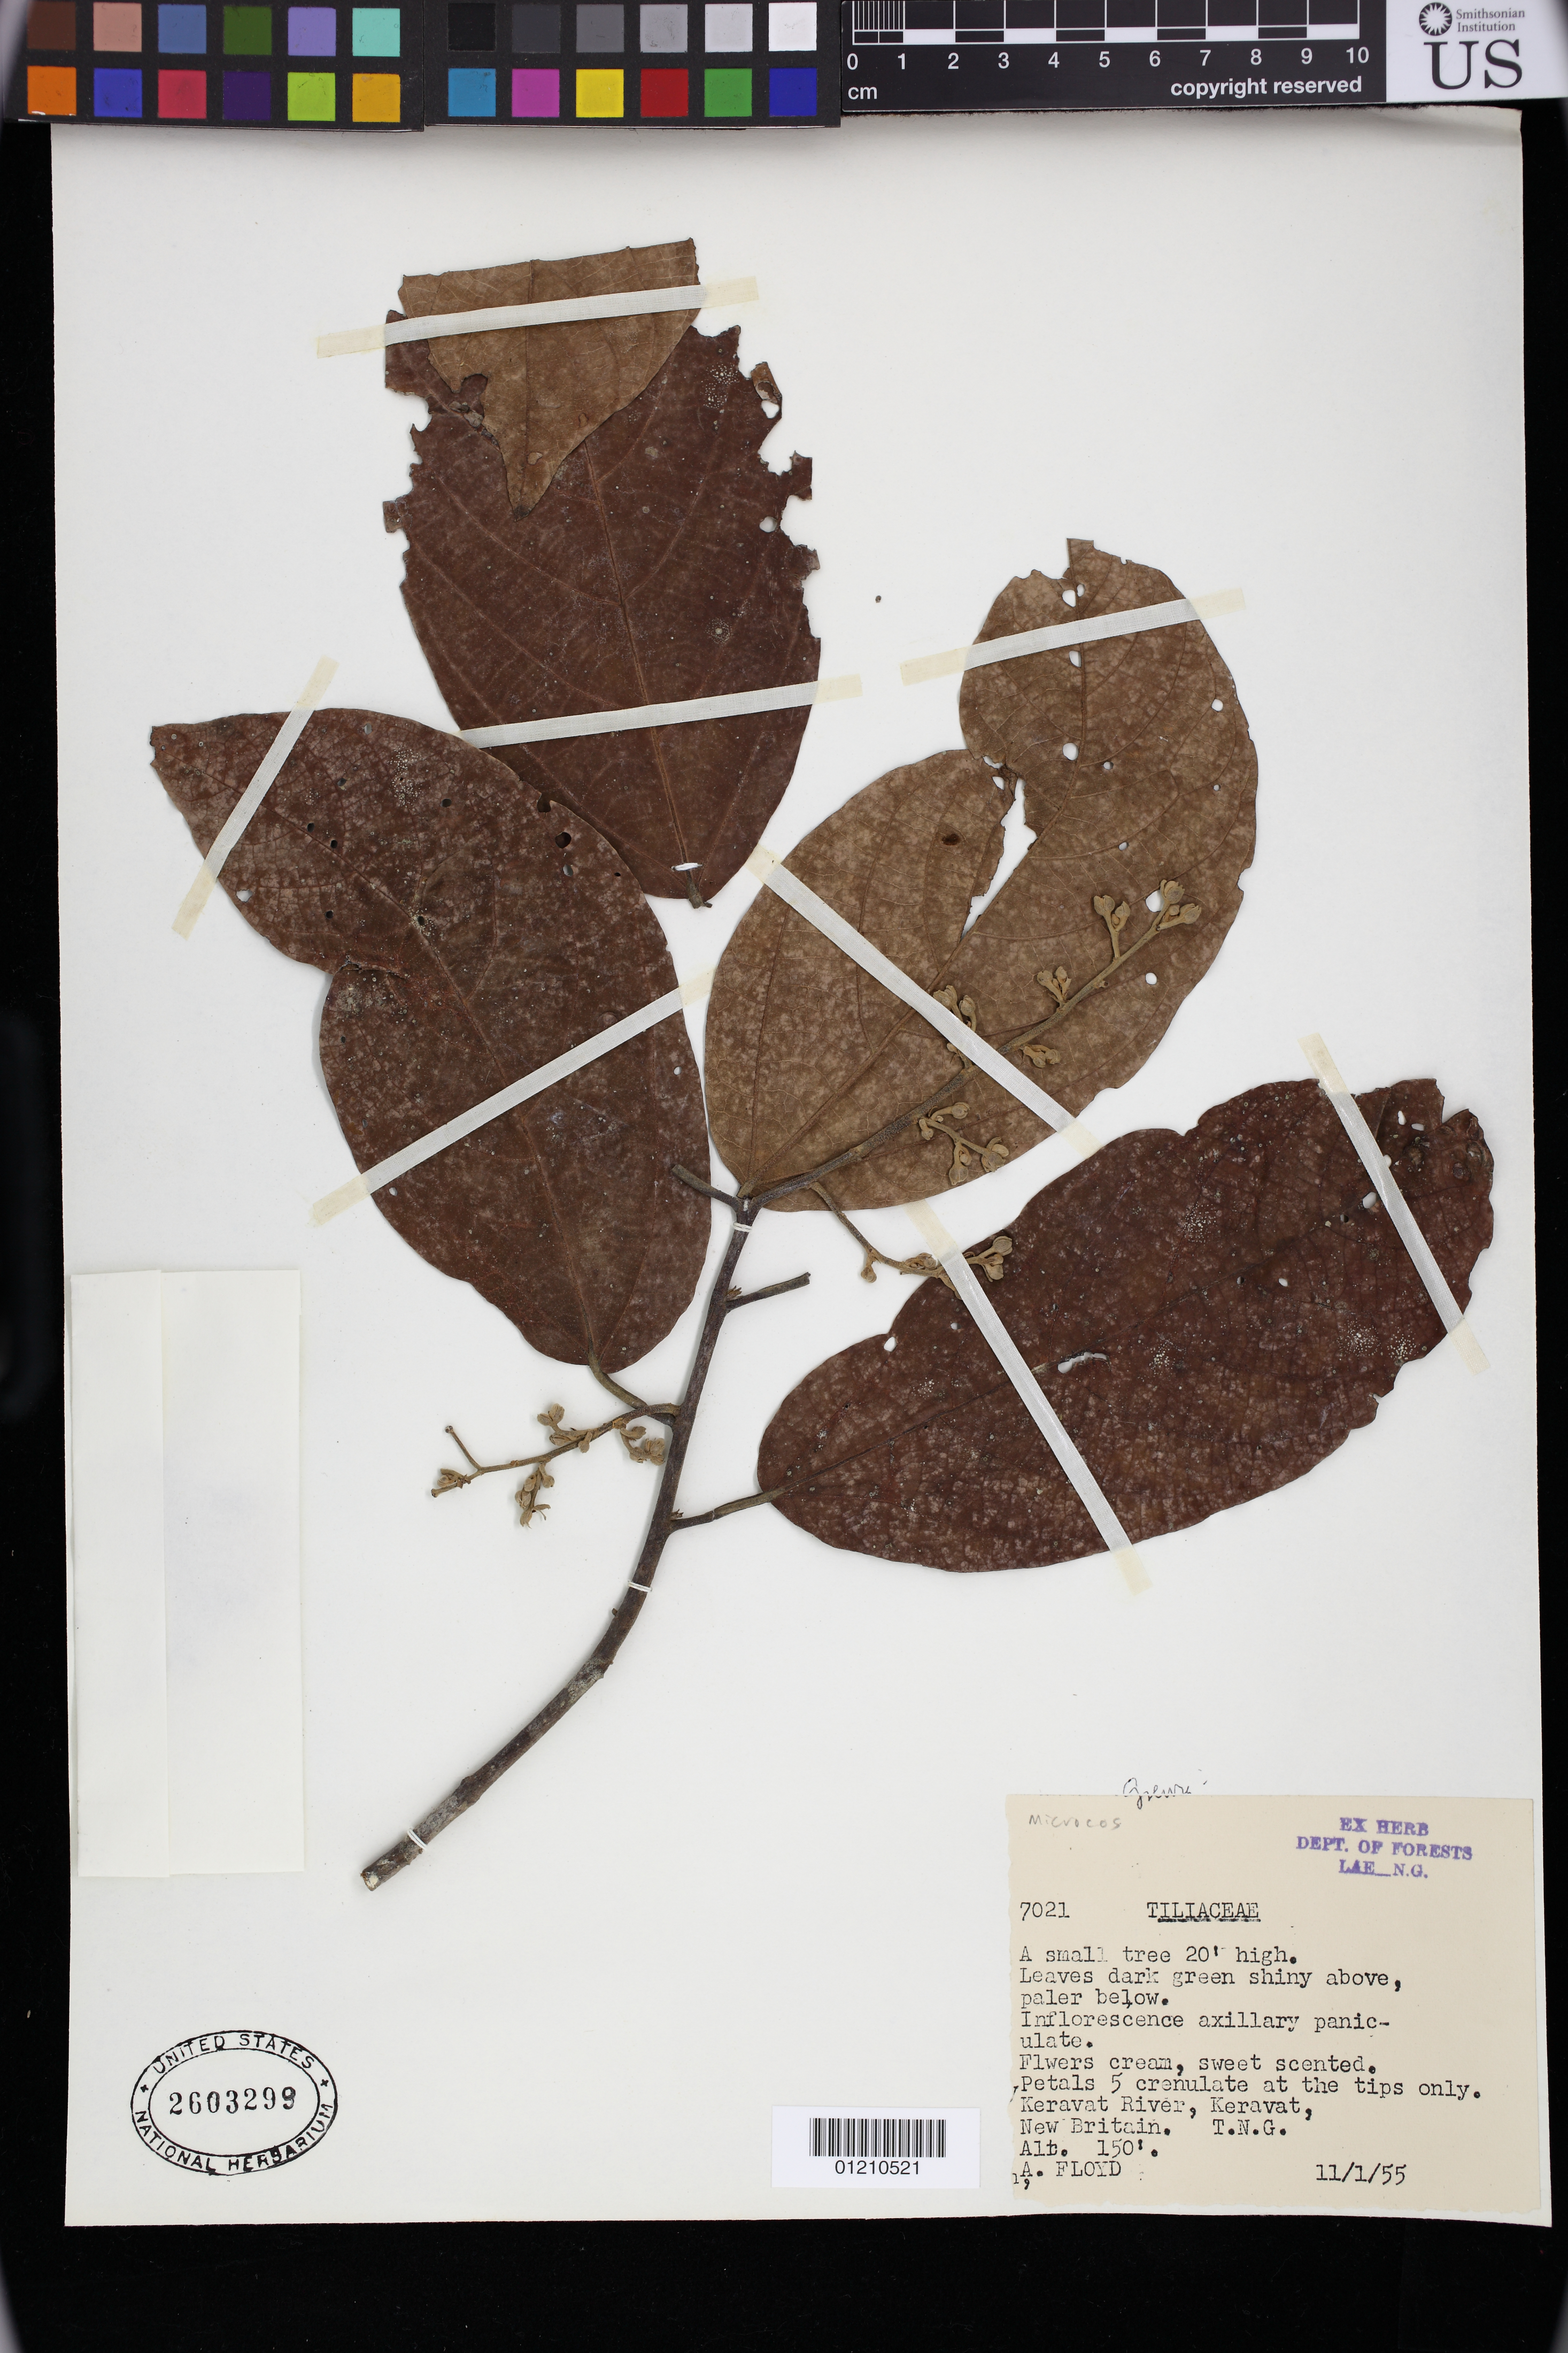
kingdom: Plantae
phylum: Tracheophyta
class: Magnoliopsida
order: Malvales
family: Malvaceae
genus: Microcos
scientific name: Microcos sp.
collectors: A. Floyd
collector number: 7021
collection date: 1955-01-11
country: Papua New Guinea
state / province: East New Britain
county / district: Keravat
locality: Keravat River, Keravat, New Britain, T.N.G.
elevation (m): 46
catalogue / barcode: US 2603299